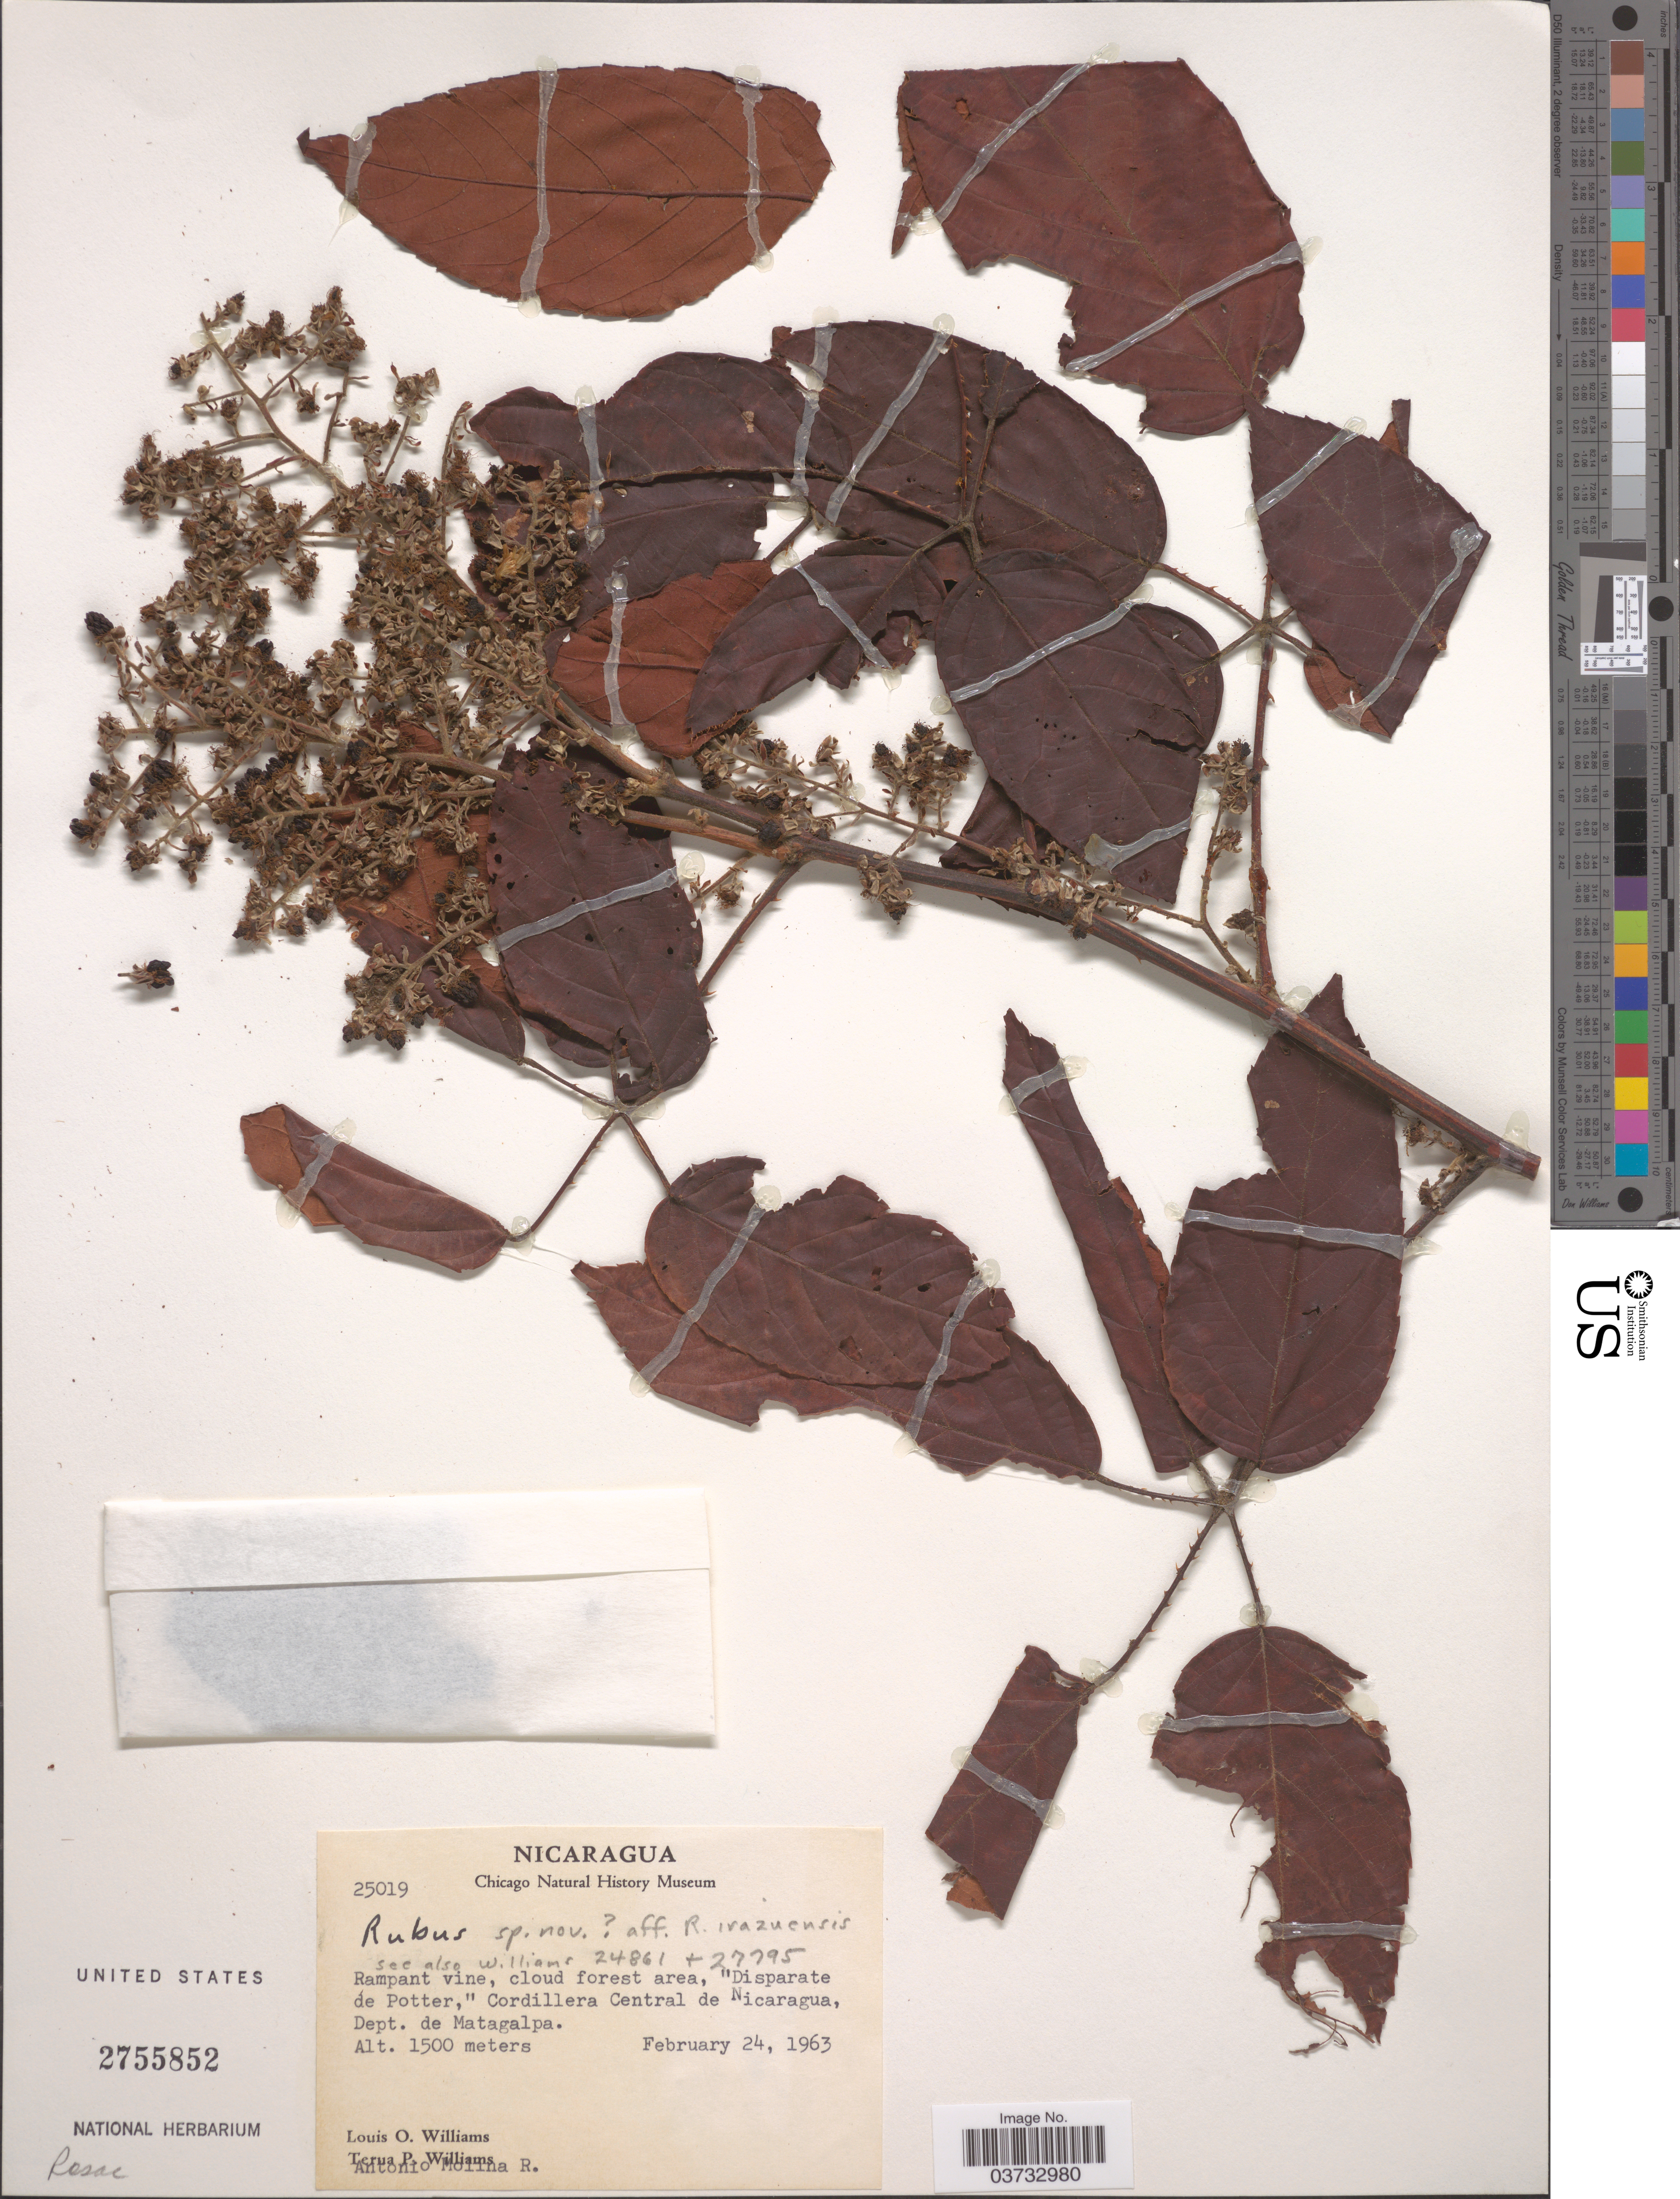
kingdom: Plantae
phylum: Tracheophyta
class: Magnoliopsida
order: Rosales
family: Rosaceae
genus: Rubus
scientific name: Rubus ostumensis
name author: Ant. Molina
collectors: L. O. Williams, T. Williams & A. Molina R.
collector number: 25019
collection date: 1963-02-24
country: Nicaragua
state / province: Matagalpa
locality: Cloud forest area, 'Disparate de Potter,' Cordillera Central de Nicaragua, Dept. de Matagalpa.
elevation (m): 1500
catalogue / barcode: US 2755852